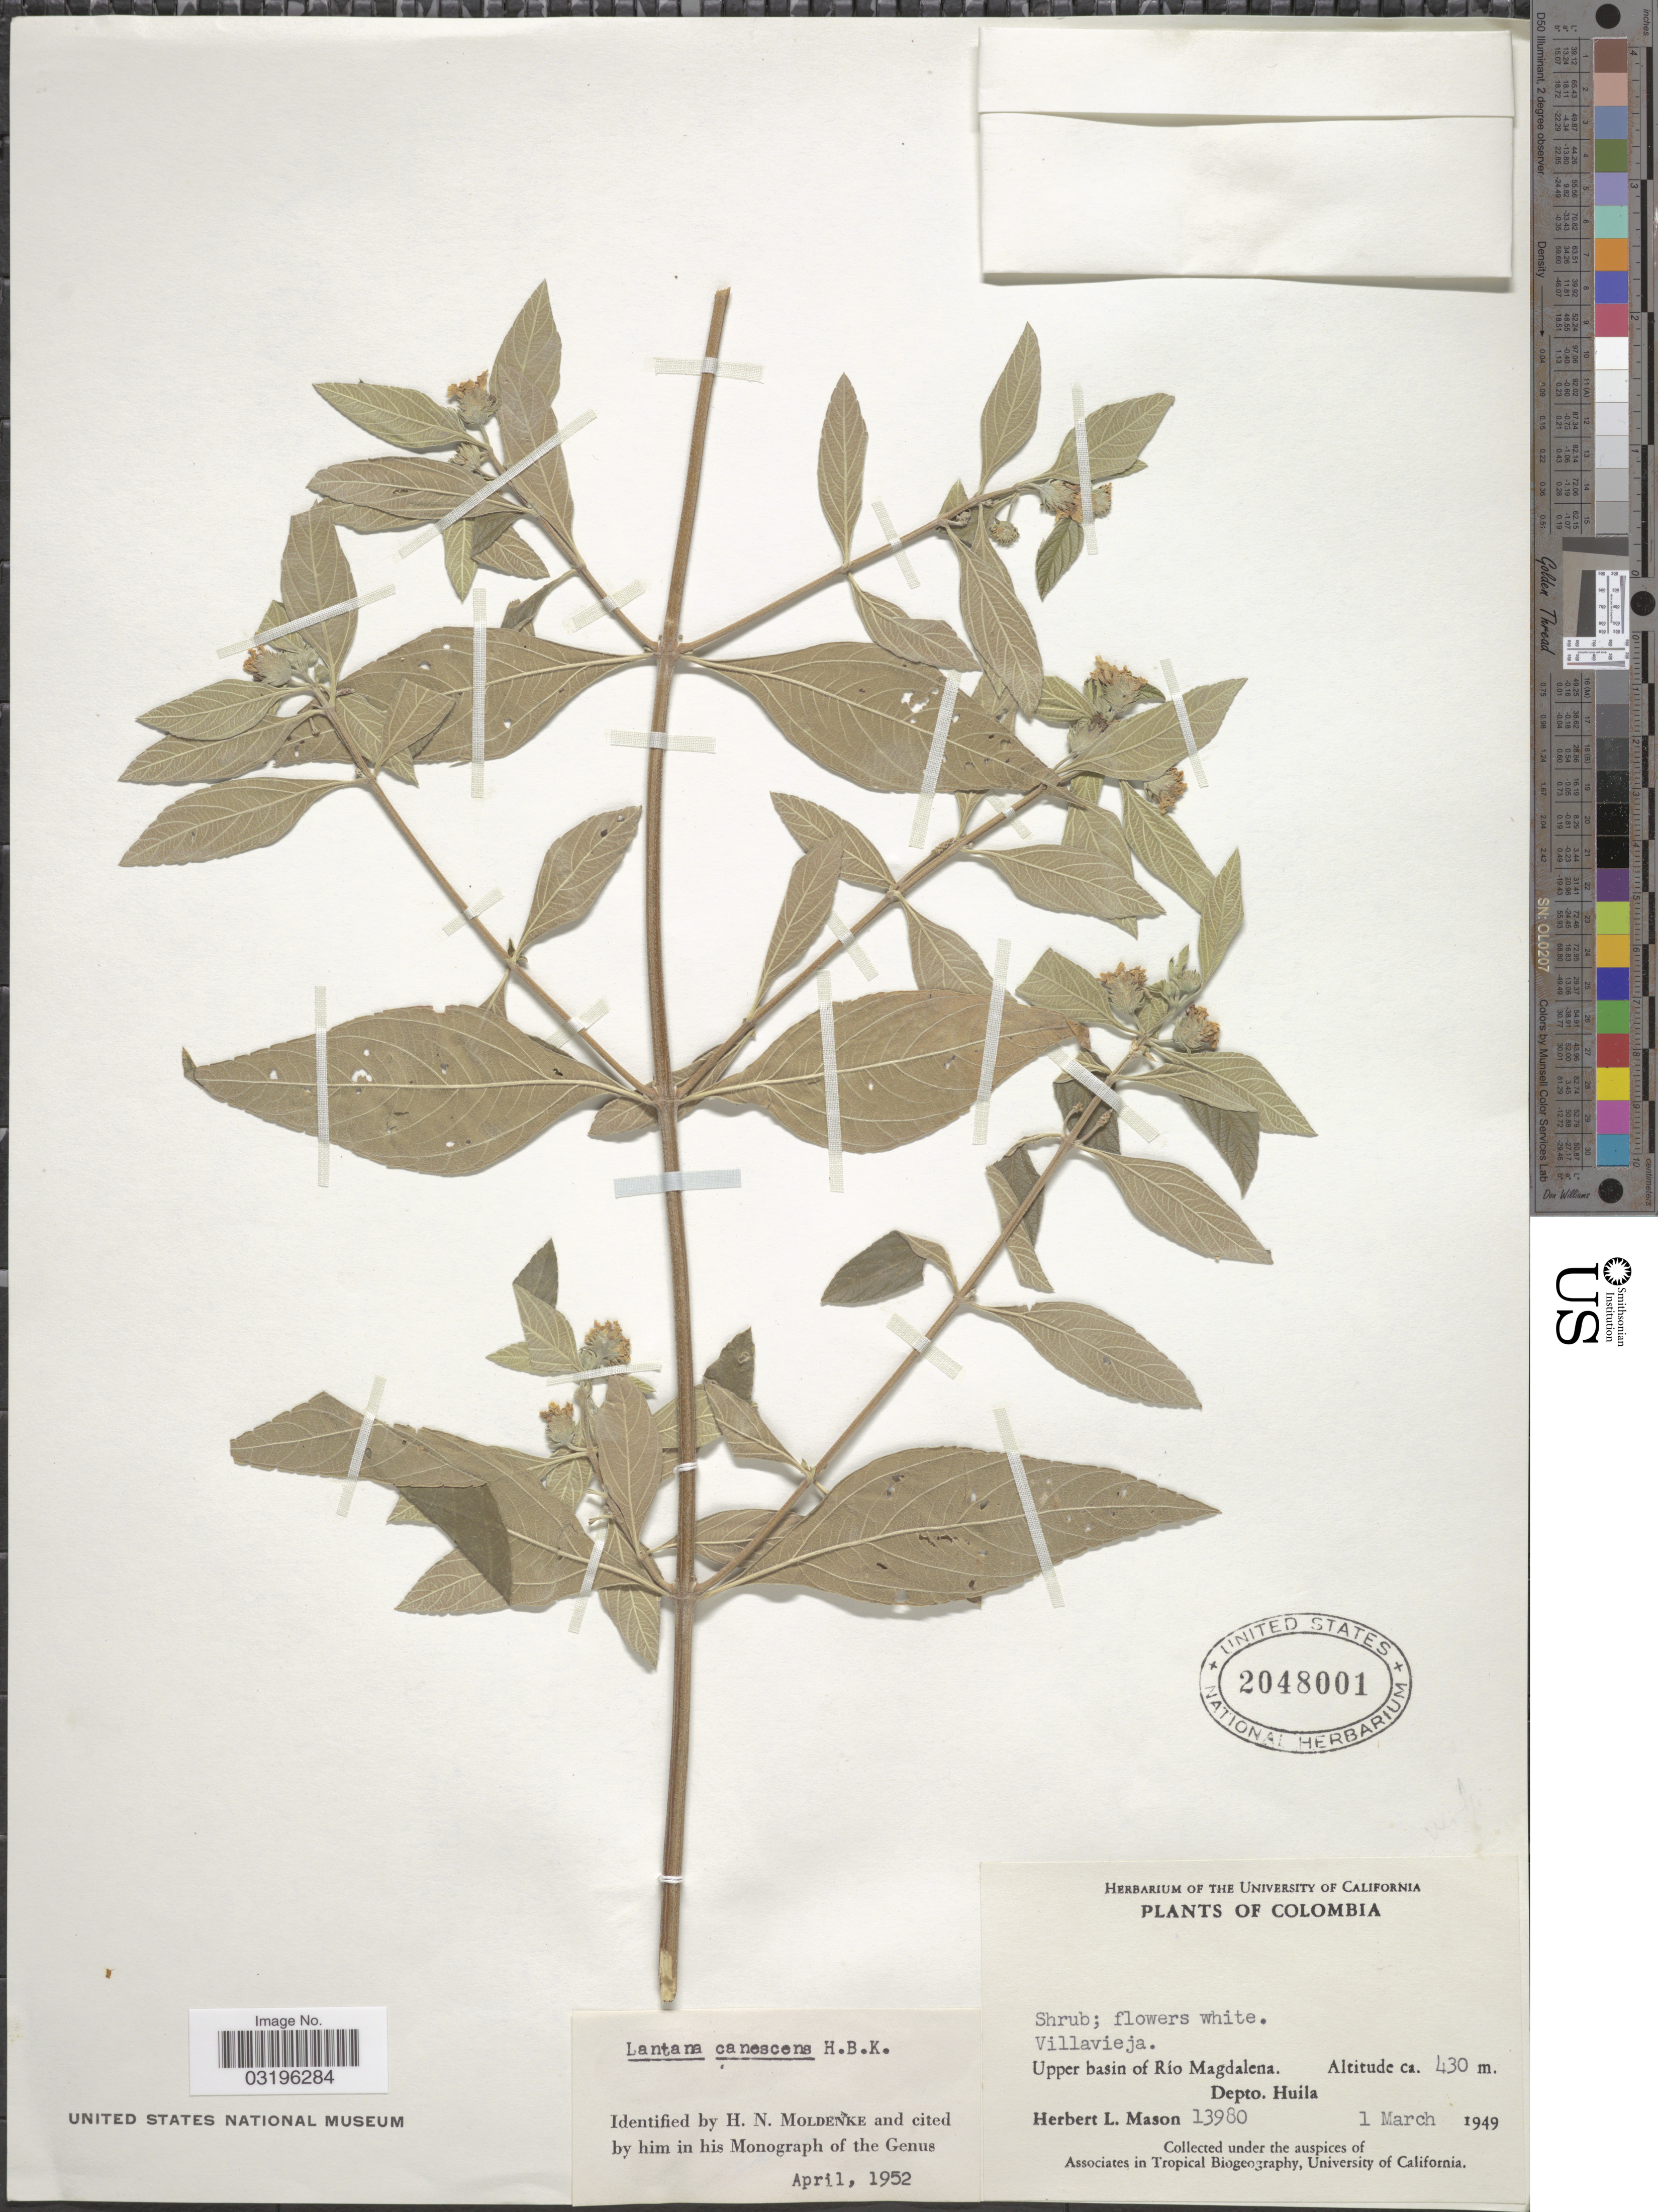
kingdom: Plantae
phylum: Tracheophyta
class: Magnoliopsida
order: Lamiales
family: Verbenaceae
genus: Lantana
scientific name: Lantana canescens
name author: Kunth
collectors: H. L. Mason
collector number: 13980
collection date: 1949-03-01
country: Colombia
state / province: Huila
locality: Villavieja. Upper basin of Río Magdalena. Depto. Huíla.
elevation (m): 430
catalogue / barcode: US 2048001